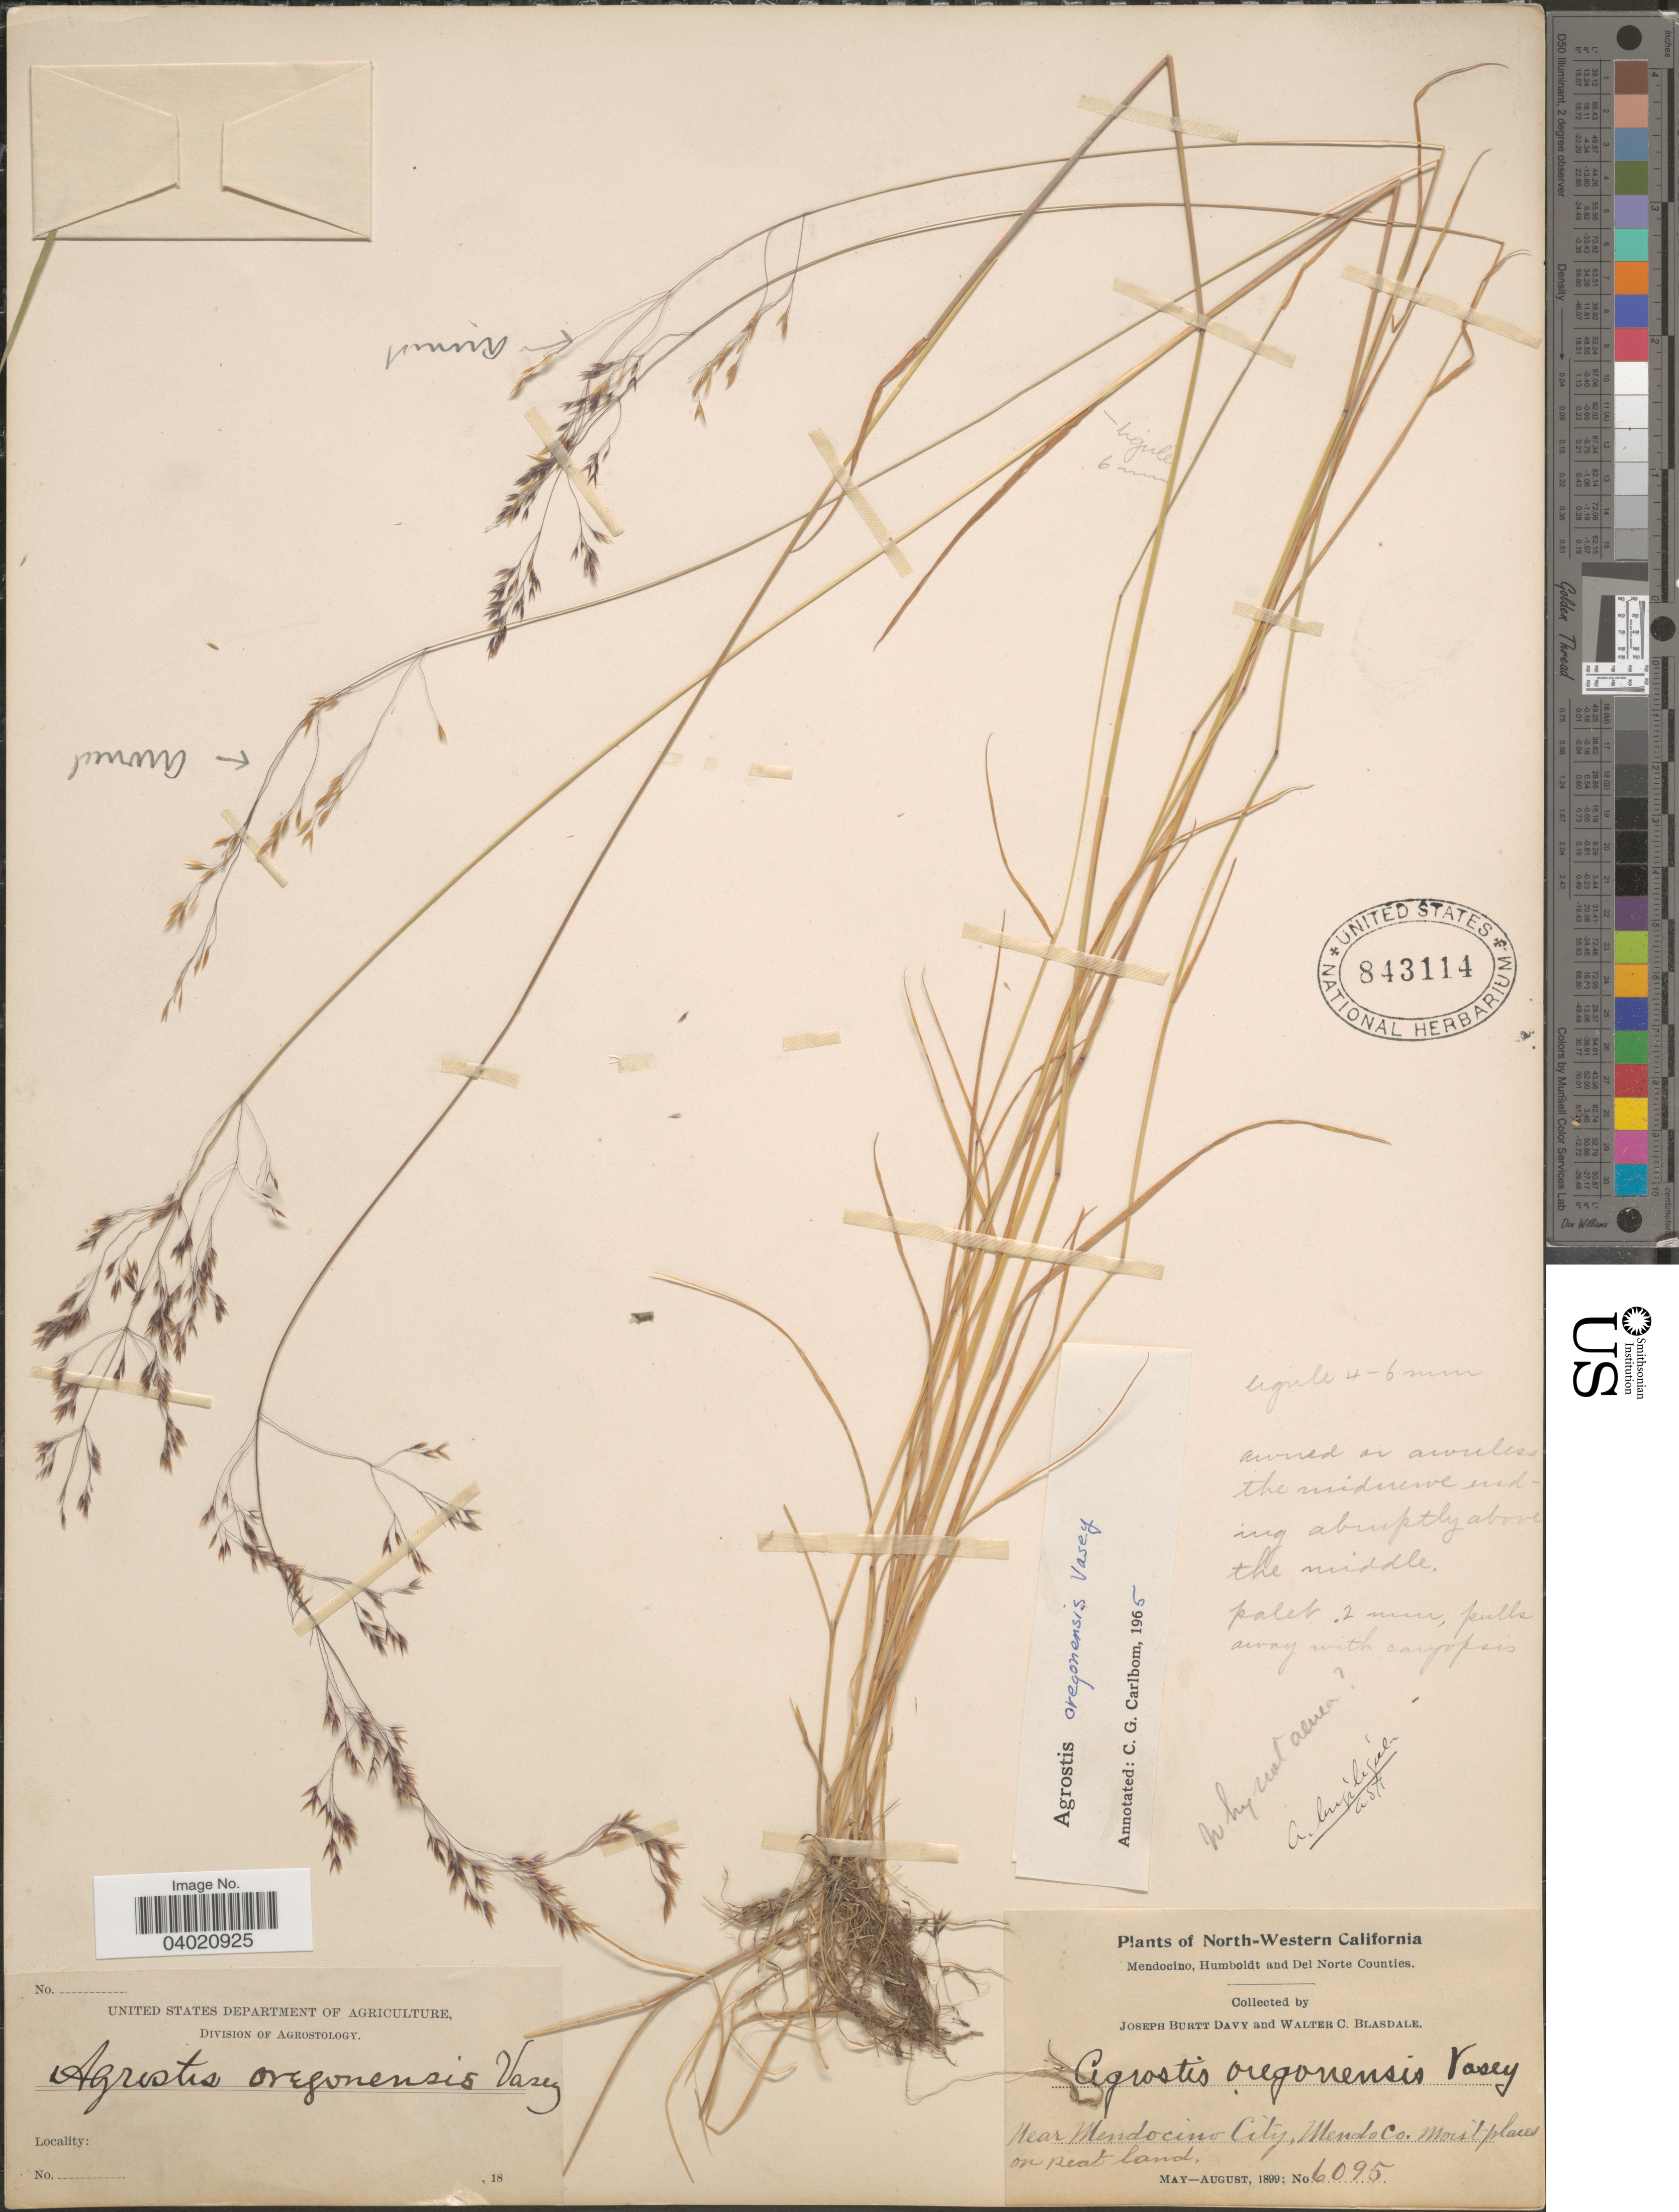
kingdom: Plantae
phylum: Tracheophyta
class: Liliopsida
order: Poales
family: Poaceae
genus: Agrostis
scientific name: Agrostis oregonensis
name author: Vasey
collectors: J. Burtt Davy & W. Blasdale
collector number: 6095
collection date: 1899-05/1899-08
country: United States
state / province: California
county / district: Mendocino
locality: North-Western California. Near Mendocino City, Mendo Co.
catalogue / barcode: US 843114